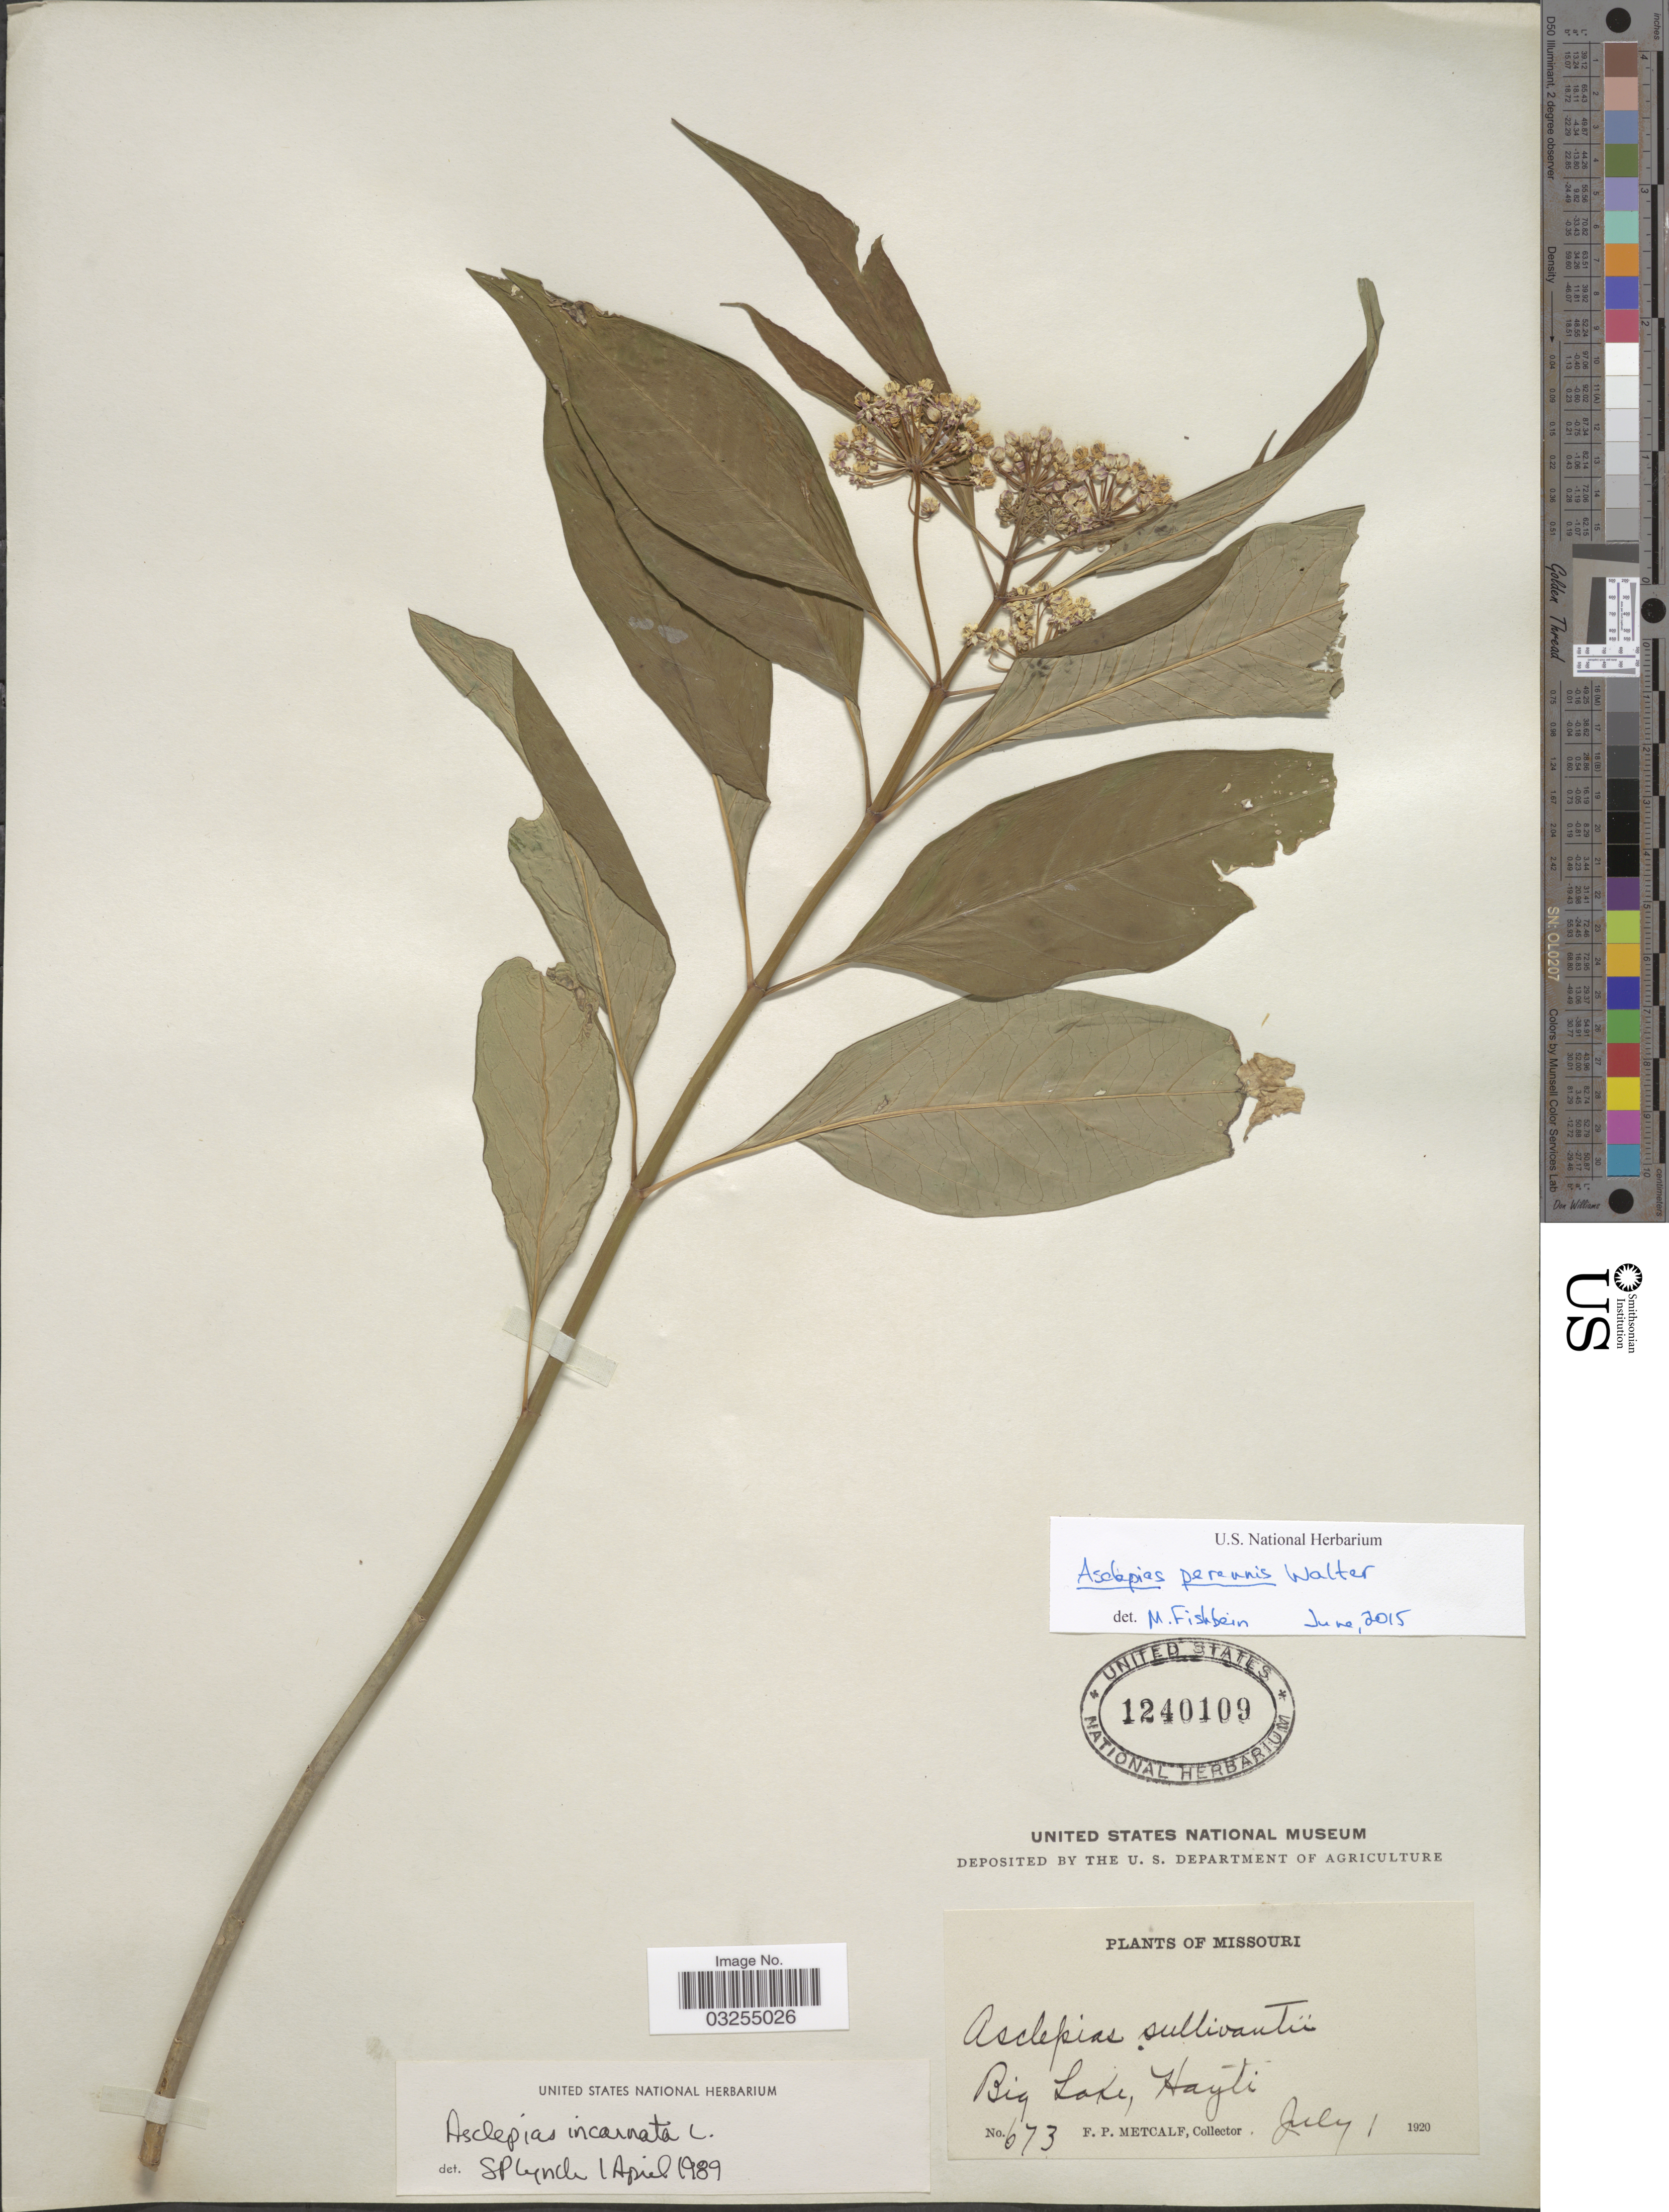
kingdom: Plantae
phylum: Tracheophyta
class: Magnoliopsida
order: Gentianales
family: Apocynaceae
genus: Asclepias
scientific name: Asclepias perennis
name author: Walter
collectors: F. Metcalf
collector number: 673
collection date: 1920-07-01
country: United States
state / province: Missouri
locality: Big Lake, Hayti.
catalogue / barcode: US 1240109